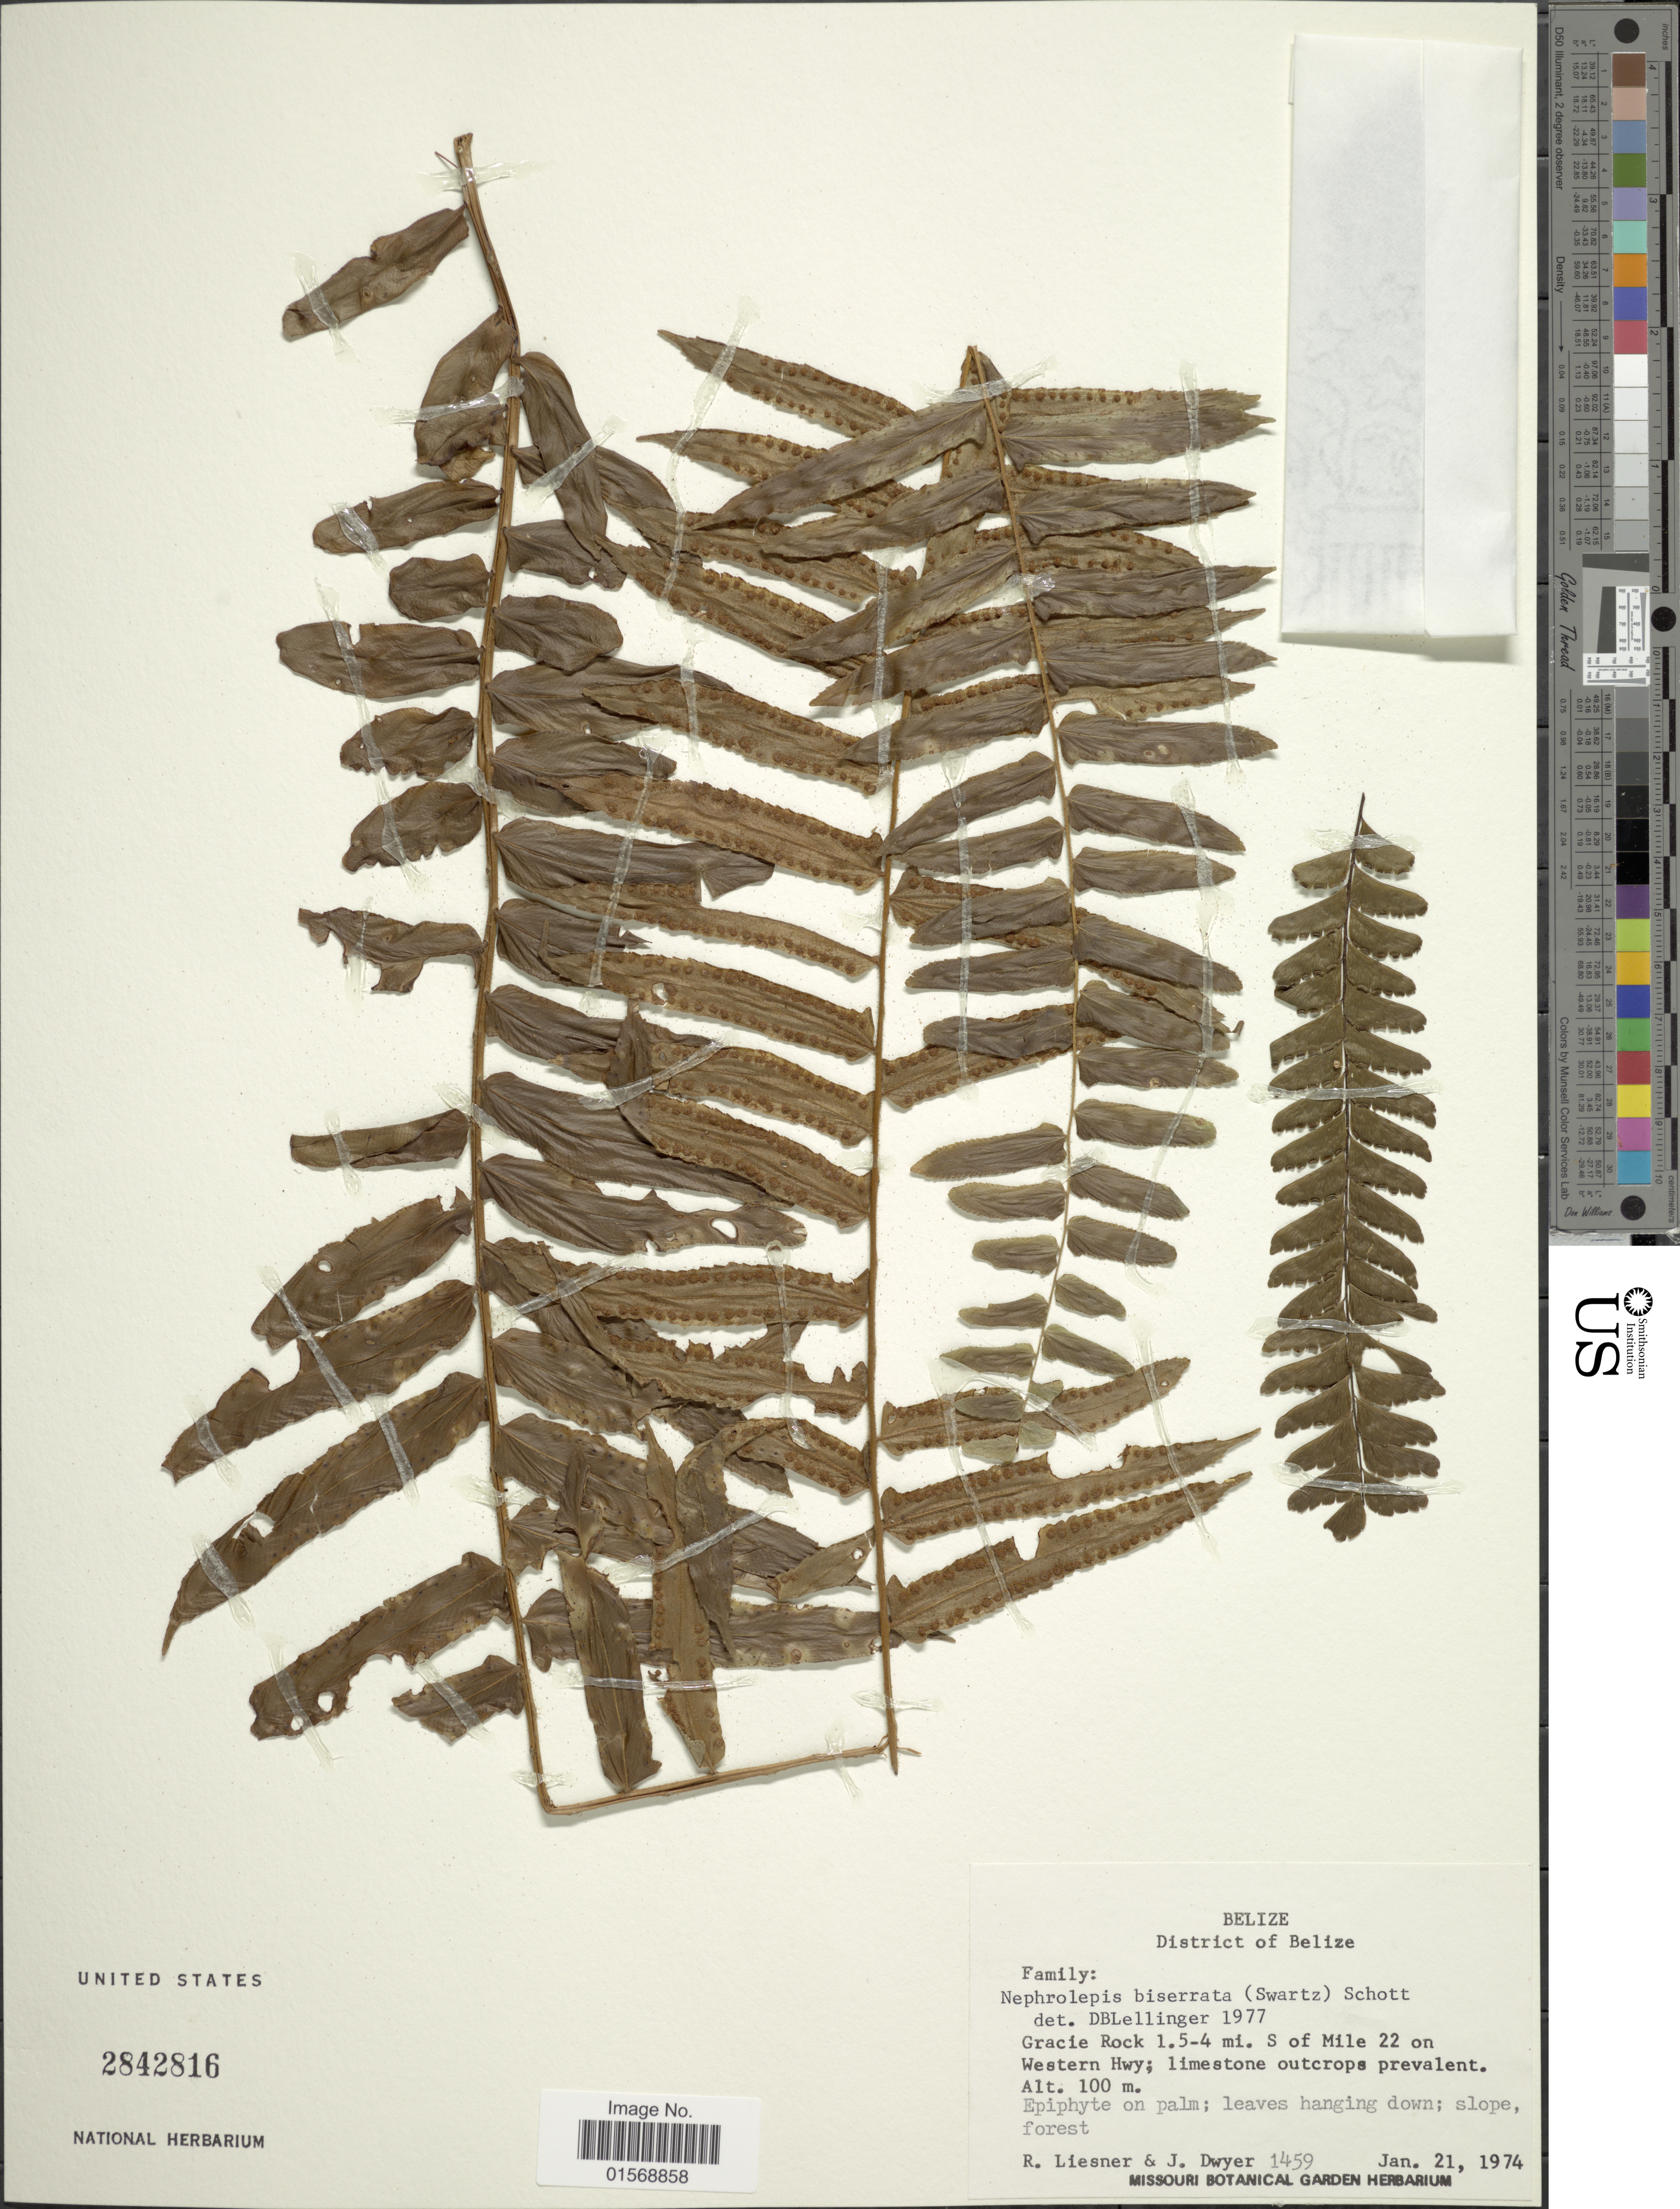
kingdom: Plantae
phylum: Tracheophyta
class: Polypodiopsida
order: Polypodiales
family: Nephrolepidaceae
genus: Nephrolepis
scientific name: Nephrolepis biserrata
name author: (Sw.) Schott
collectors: R. L. Liesner & J. Dwyer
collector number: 1459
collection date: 1974-01-21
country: Belize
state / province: Belize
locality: Belize, District of Belize. Gracie Rock 1.5 - 4 mi. S of Mile 22 on Western Hwy.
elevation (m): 100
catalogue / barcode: US 2842816